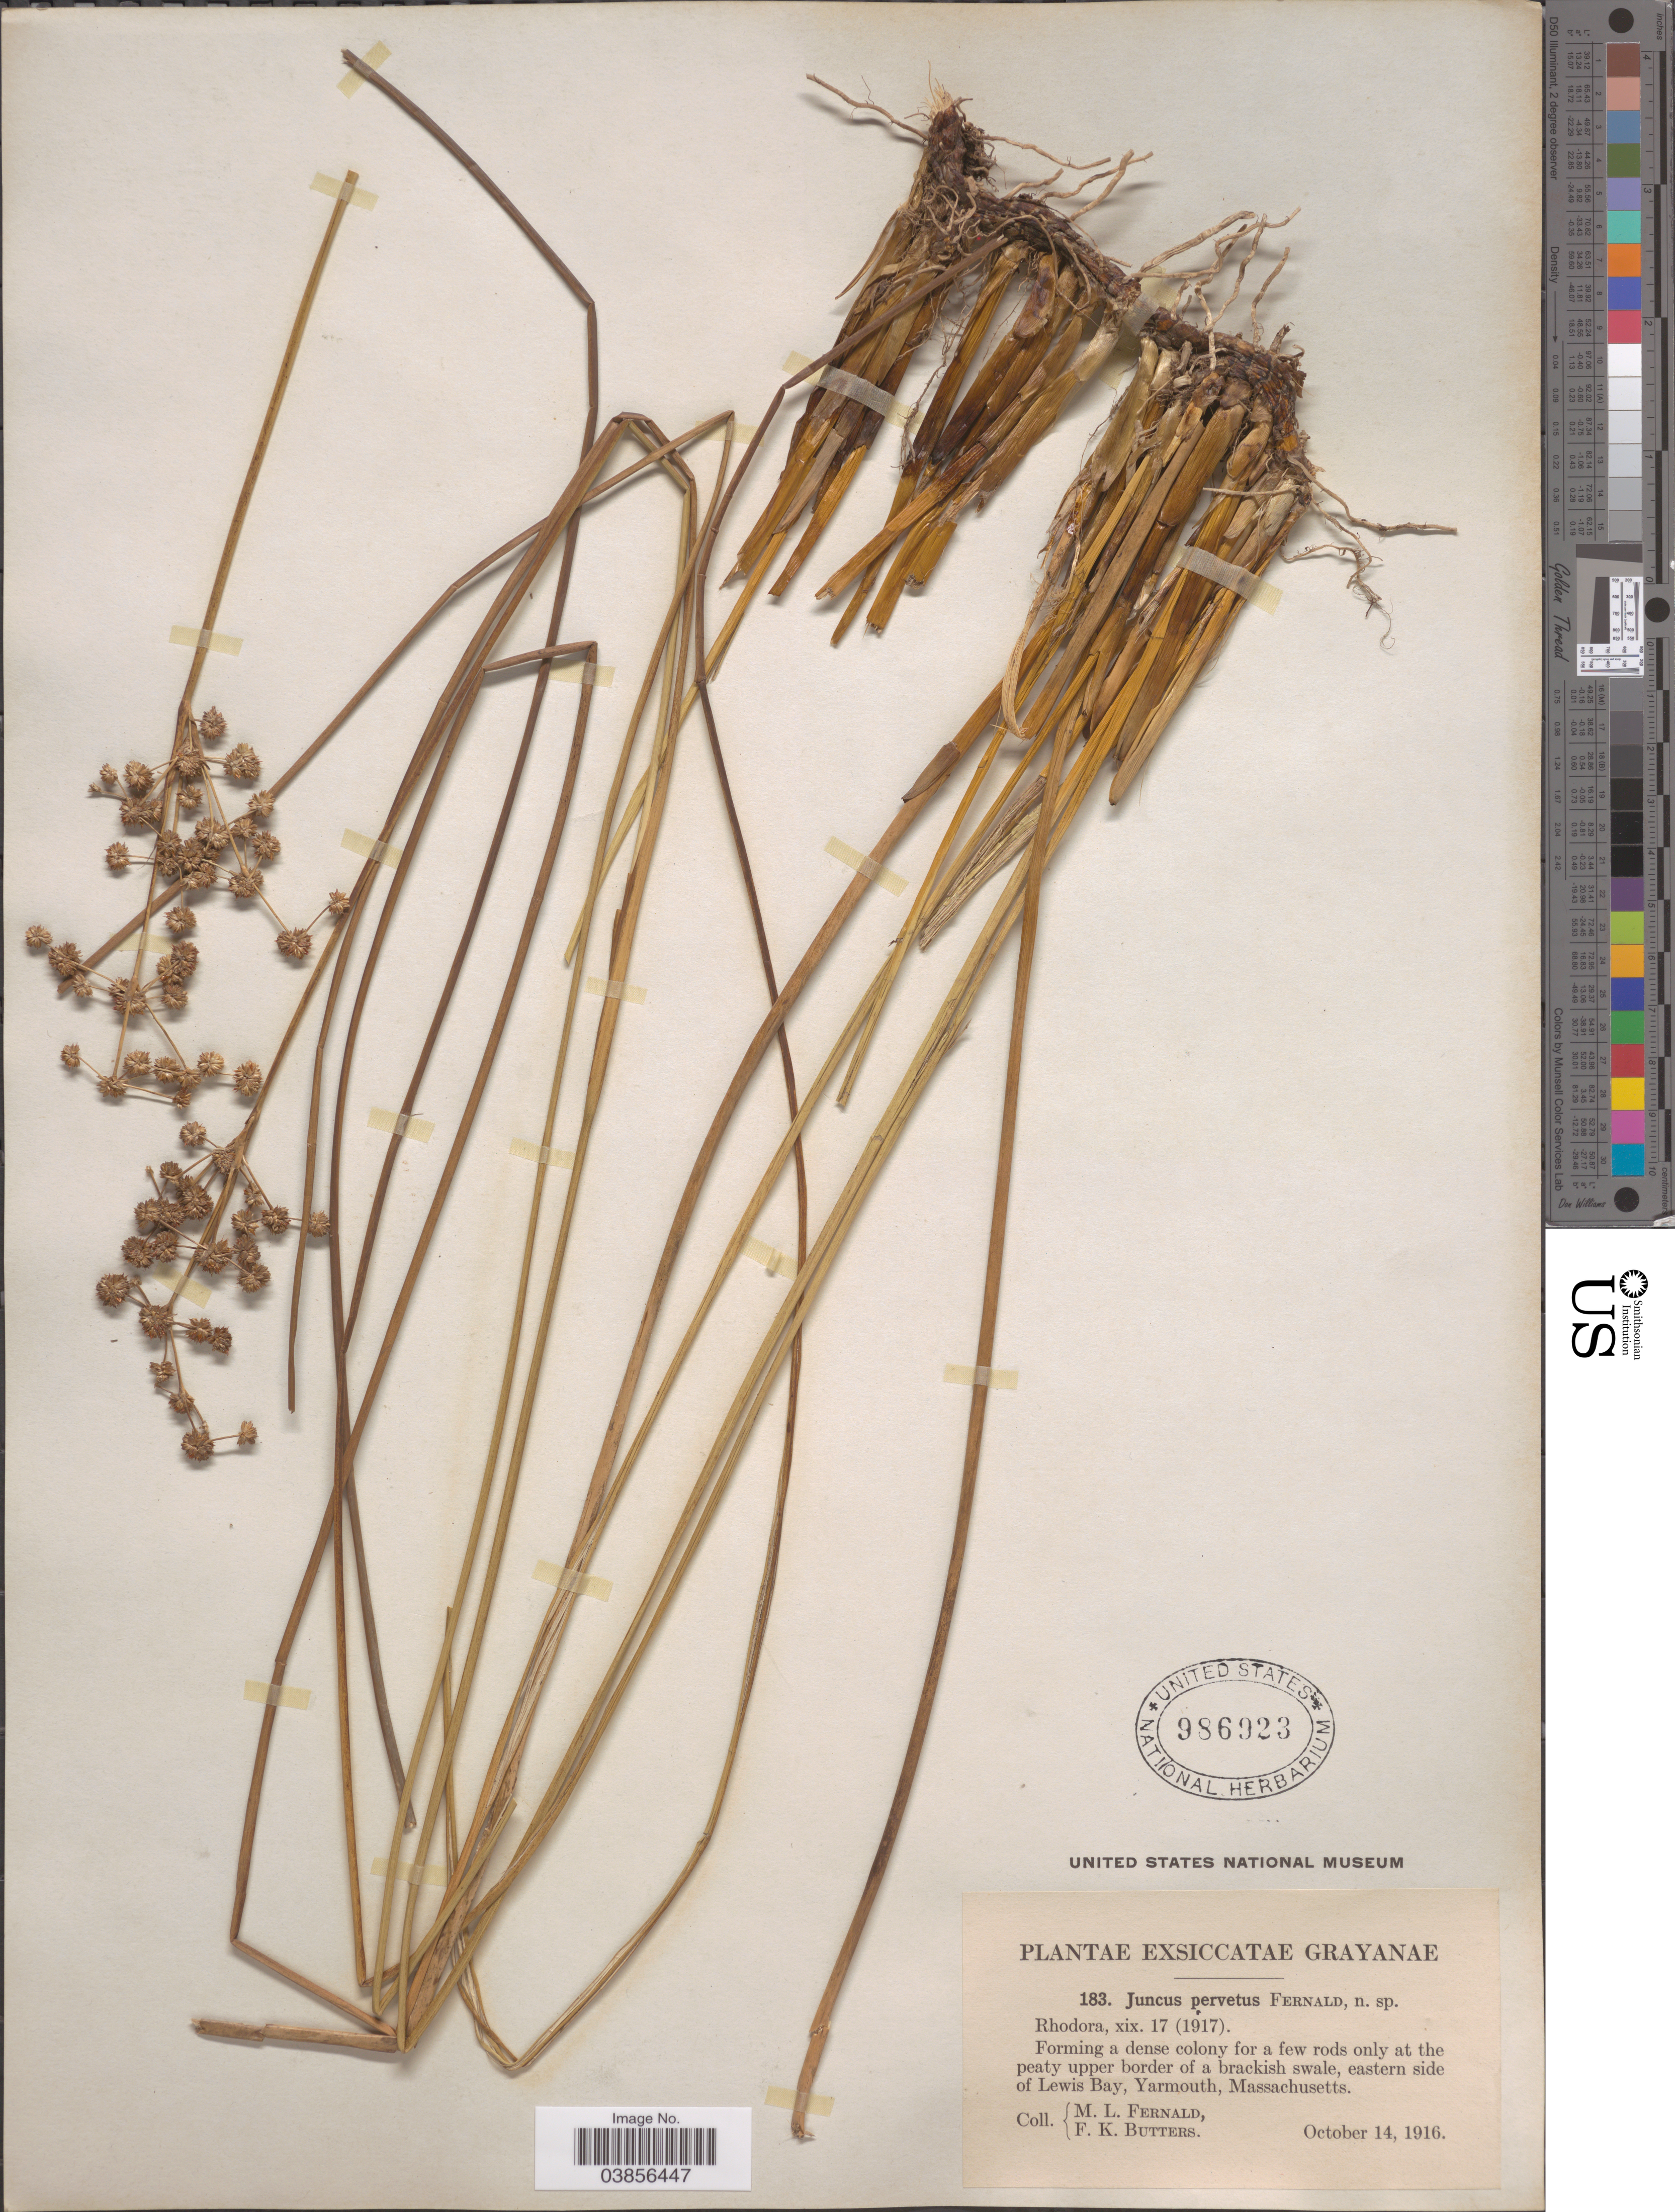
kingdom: Plantae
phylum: Tracheophyta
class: Liliopsida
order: Poales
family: Juncaceae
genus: Juncus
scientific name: Juncus pervetus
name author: Fernald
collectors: M. L. Fernald & F. K. Butters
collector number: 183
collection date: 1916-10-14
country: United States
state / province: Massachusetts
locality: Eastern side of Lewis Bay, Yarmouth.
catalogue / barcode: US 986923